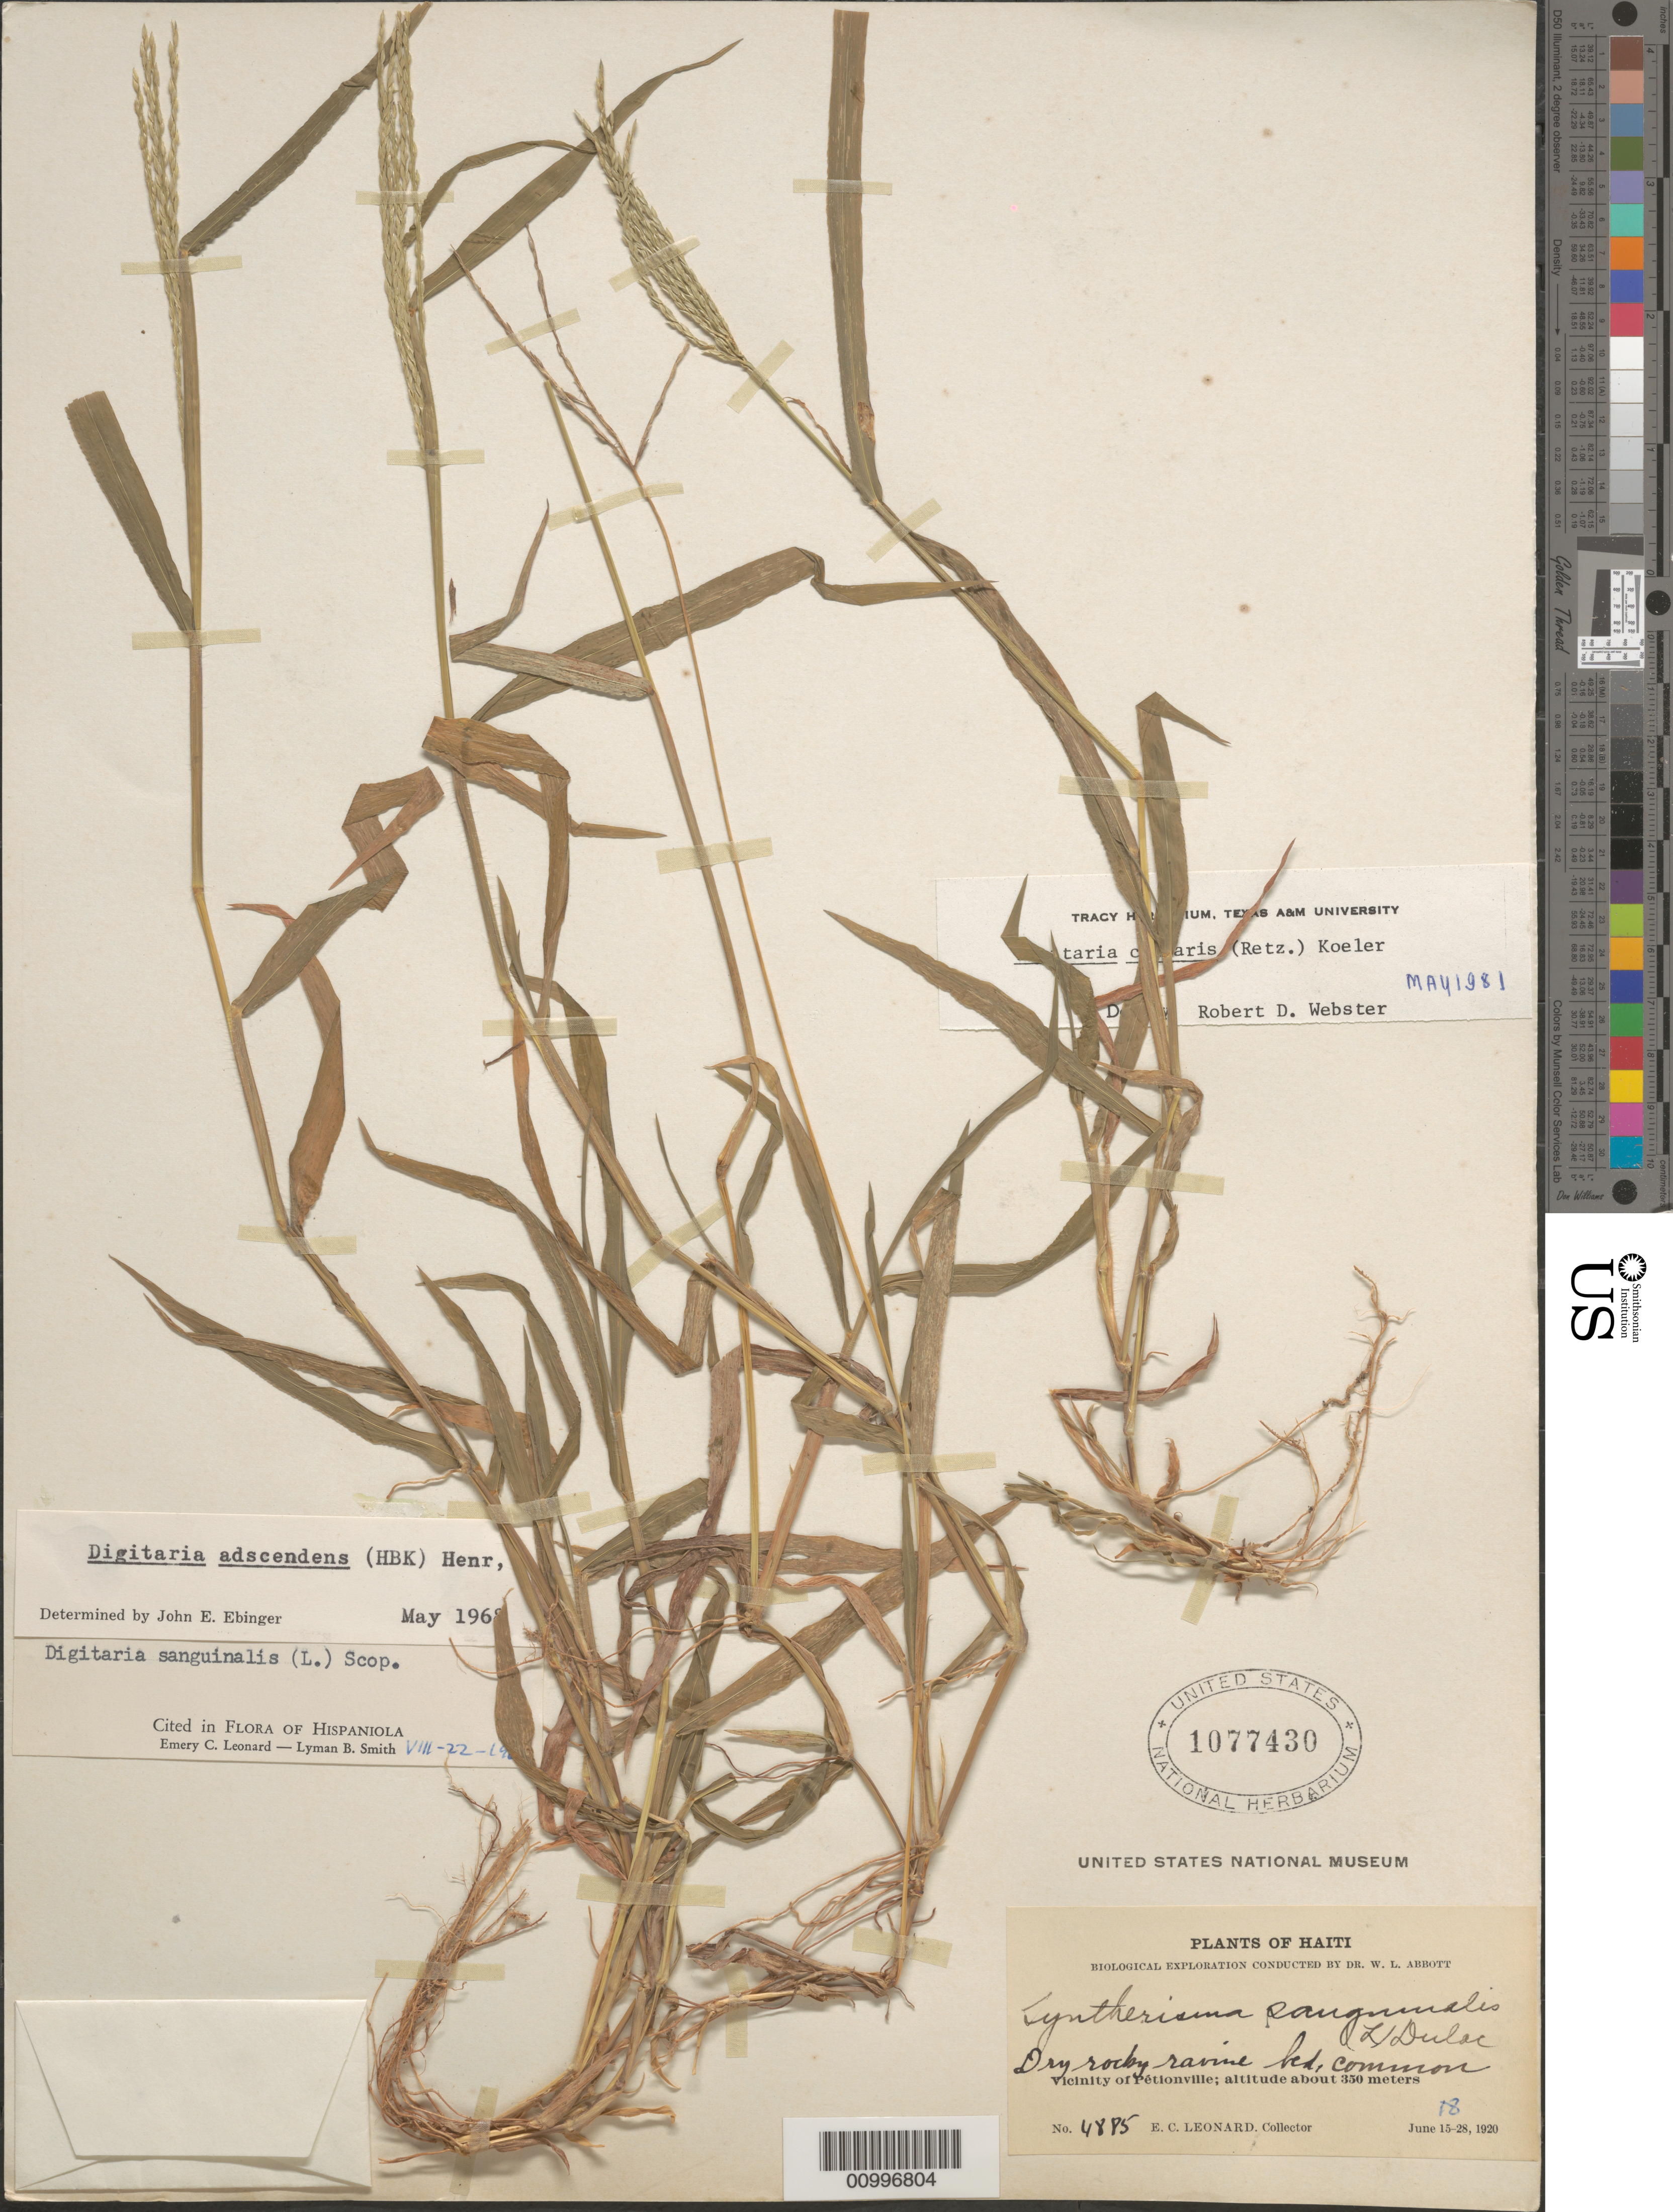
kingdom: Plantae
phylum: Tracheophyta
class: Liliopsida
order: Poales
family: Poaceae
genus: Digitaria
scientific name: Digitaria ciliaris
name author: (Retz.) Koeler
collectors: E. C. Leonard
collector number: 4885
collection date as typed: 18 Jun 1920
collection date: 1920-06-18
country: Haiti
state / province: Nord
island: Hispaniola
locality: Vicinity of Petionville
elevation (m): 350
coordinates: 0 N, 0 E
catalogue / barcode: US 1077430